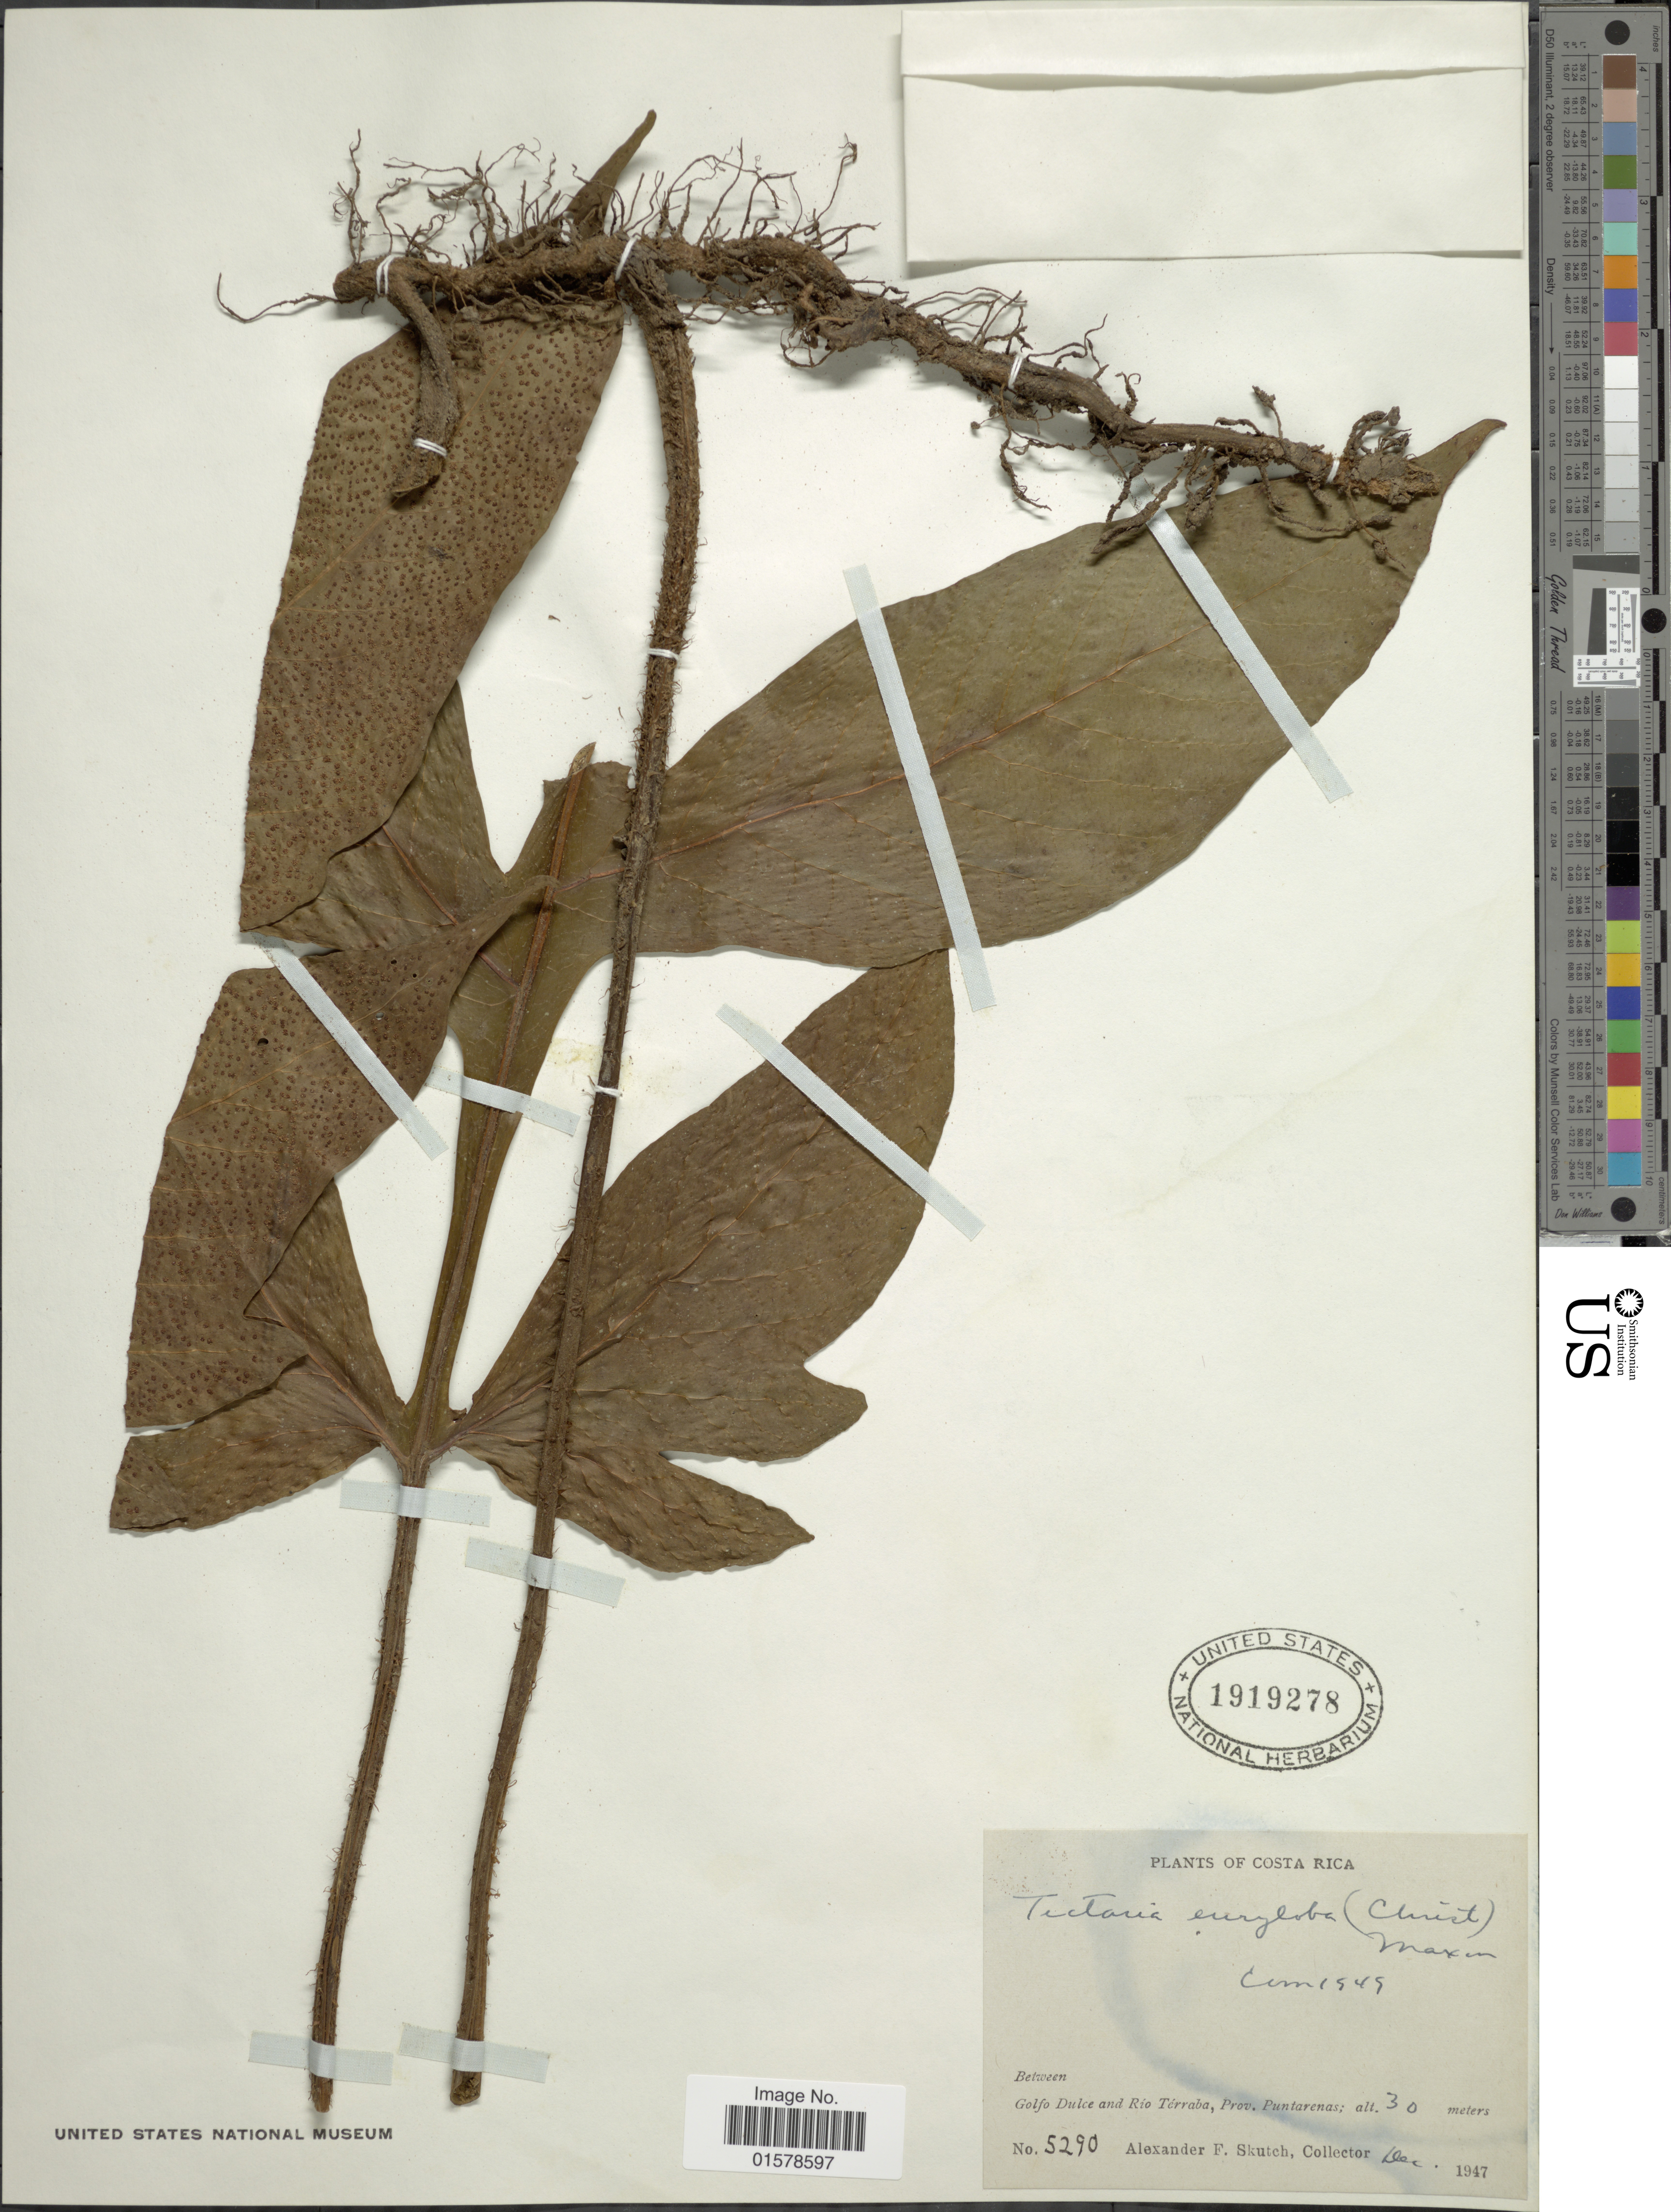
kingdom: Plantae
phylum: Tracheophyta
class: Polypodiopsida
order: Polypodiales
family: Tectariaceae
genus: Tectaria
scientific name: Tectaria nicotianifolia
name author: (Baker) C. Chr.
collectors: A. F. Skutch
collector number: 5290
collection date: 1947-12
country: Costa Rica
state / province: Puntarenas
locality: Between Dulce and Rio Terraba, prov. Puntarenas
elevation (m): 30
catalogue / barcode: US 1919278